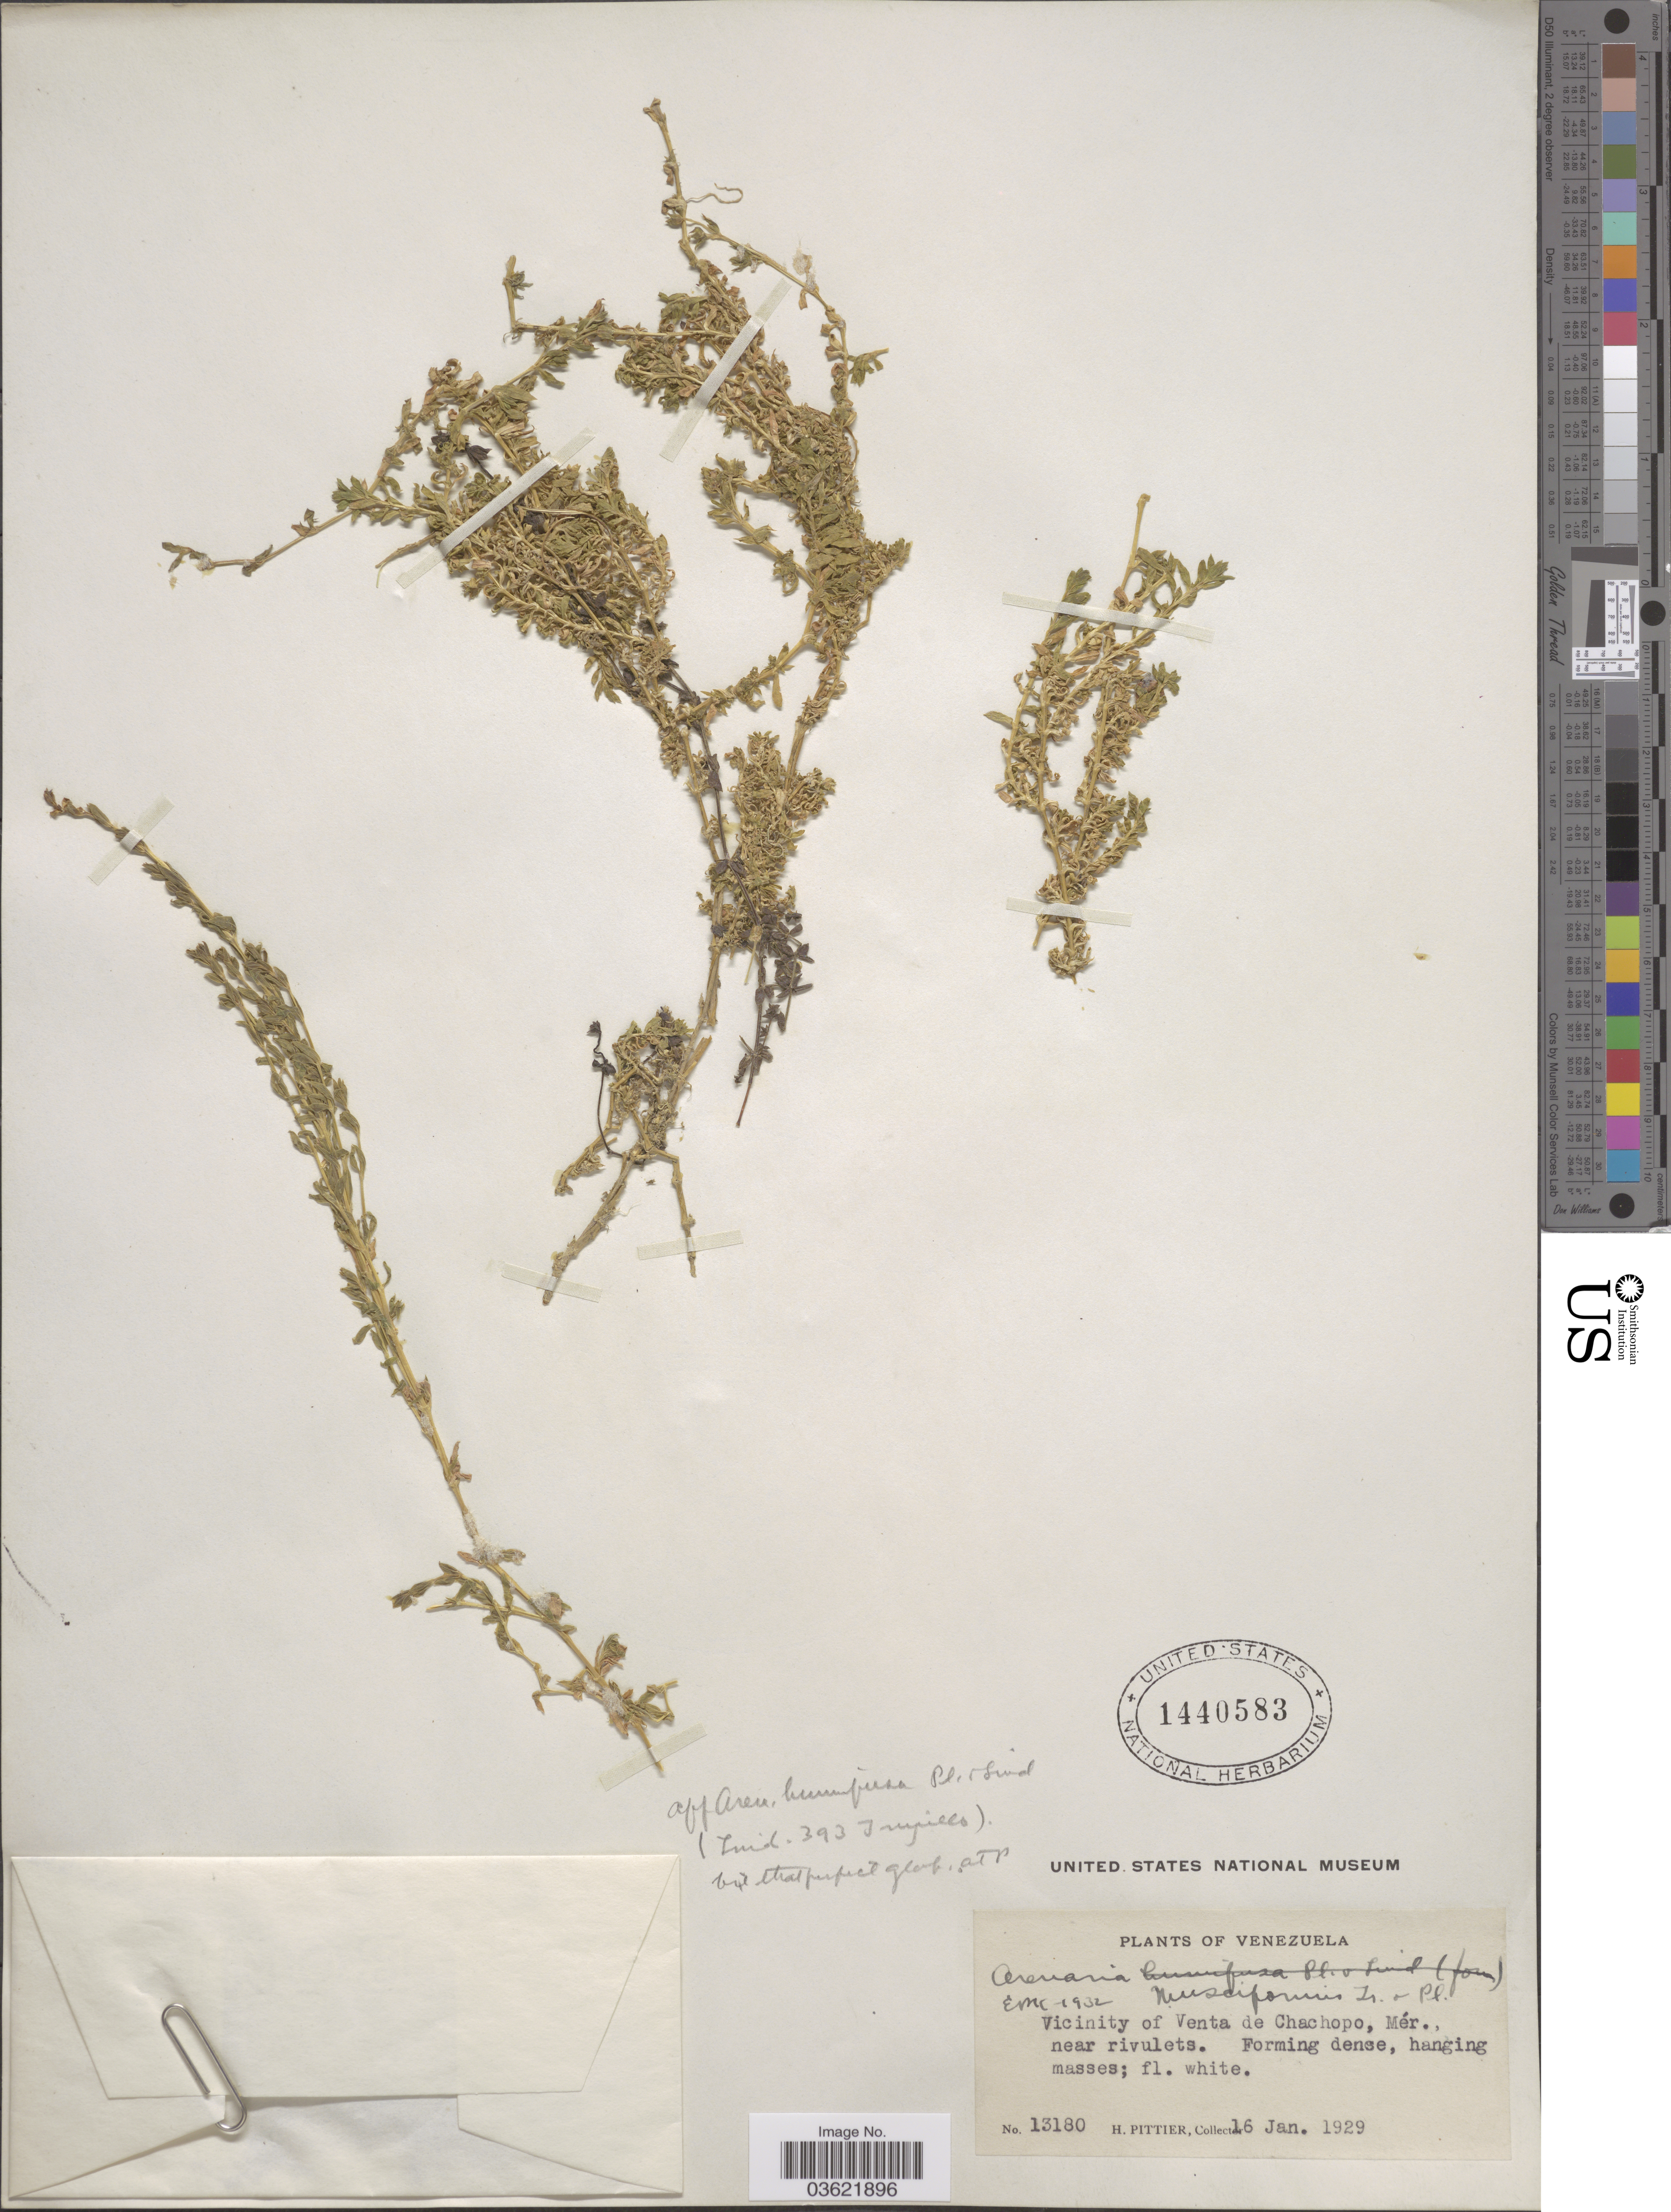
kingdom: Plantae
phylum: Tracheophyta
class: Magnoliopsida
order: Caryophyllales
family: Caryophyllaceae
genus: Arenaria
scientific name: Arenaria humifusa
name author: Wahlenb.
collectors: H. F. Pittier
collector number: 13180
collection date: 1929-01-16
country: Venezuela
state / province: Mérida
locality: Vicinity of Venta de Chachopo, near rivulets.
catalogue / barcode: US 1440583